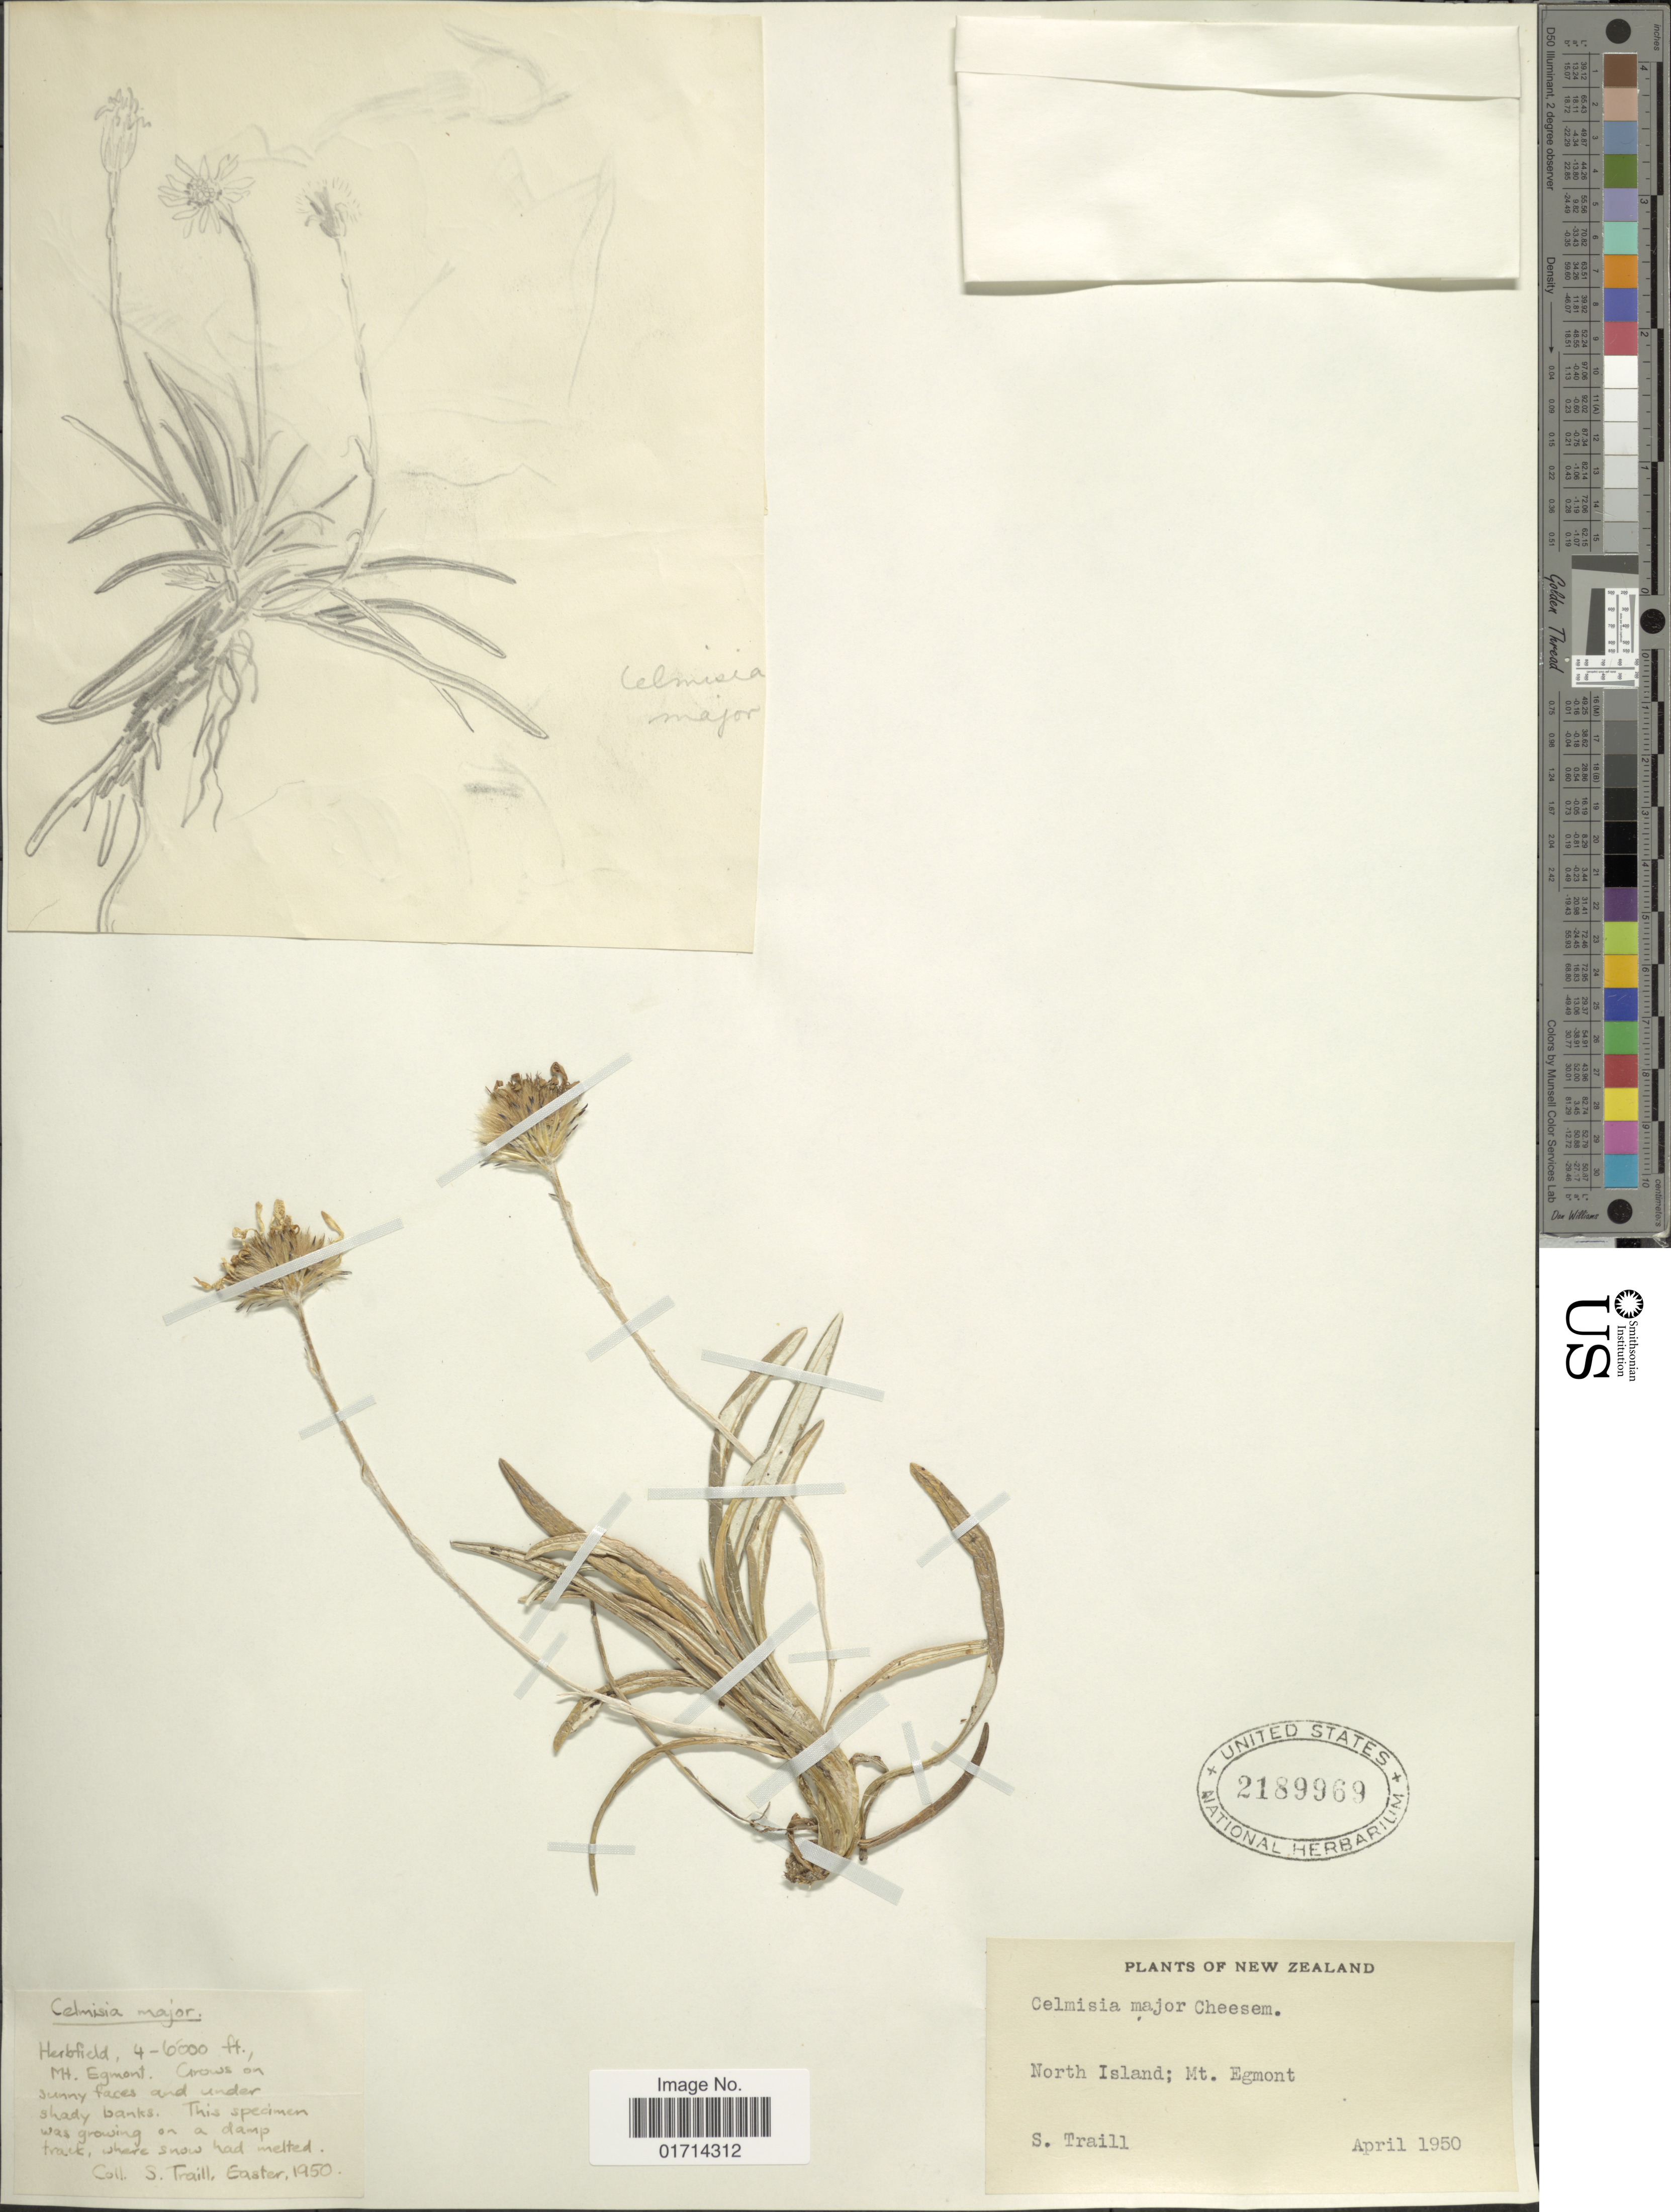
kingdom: Plantae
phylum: Tracheophyta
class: Magnoliopsida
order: Asterales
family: Asteraceae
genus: Celmisia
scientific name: Celmisia major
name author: Cheeseman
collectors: S. Traill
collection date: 1950-04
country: New Zealand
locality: North Island, Mt Egmont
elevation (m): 1219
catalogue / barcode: US 2189969